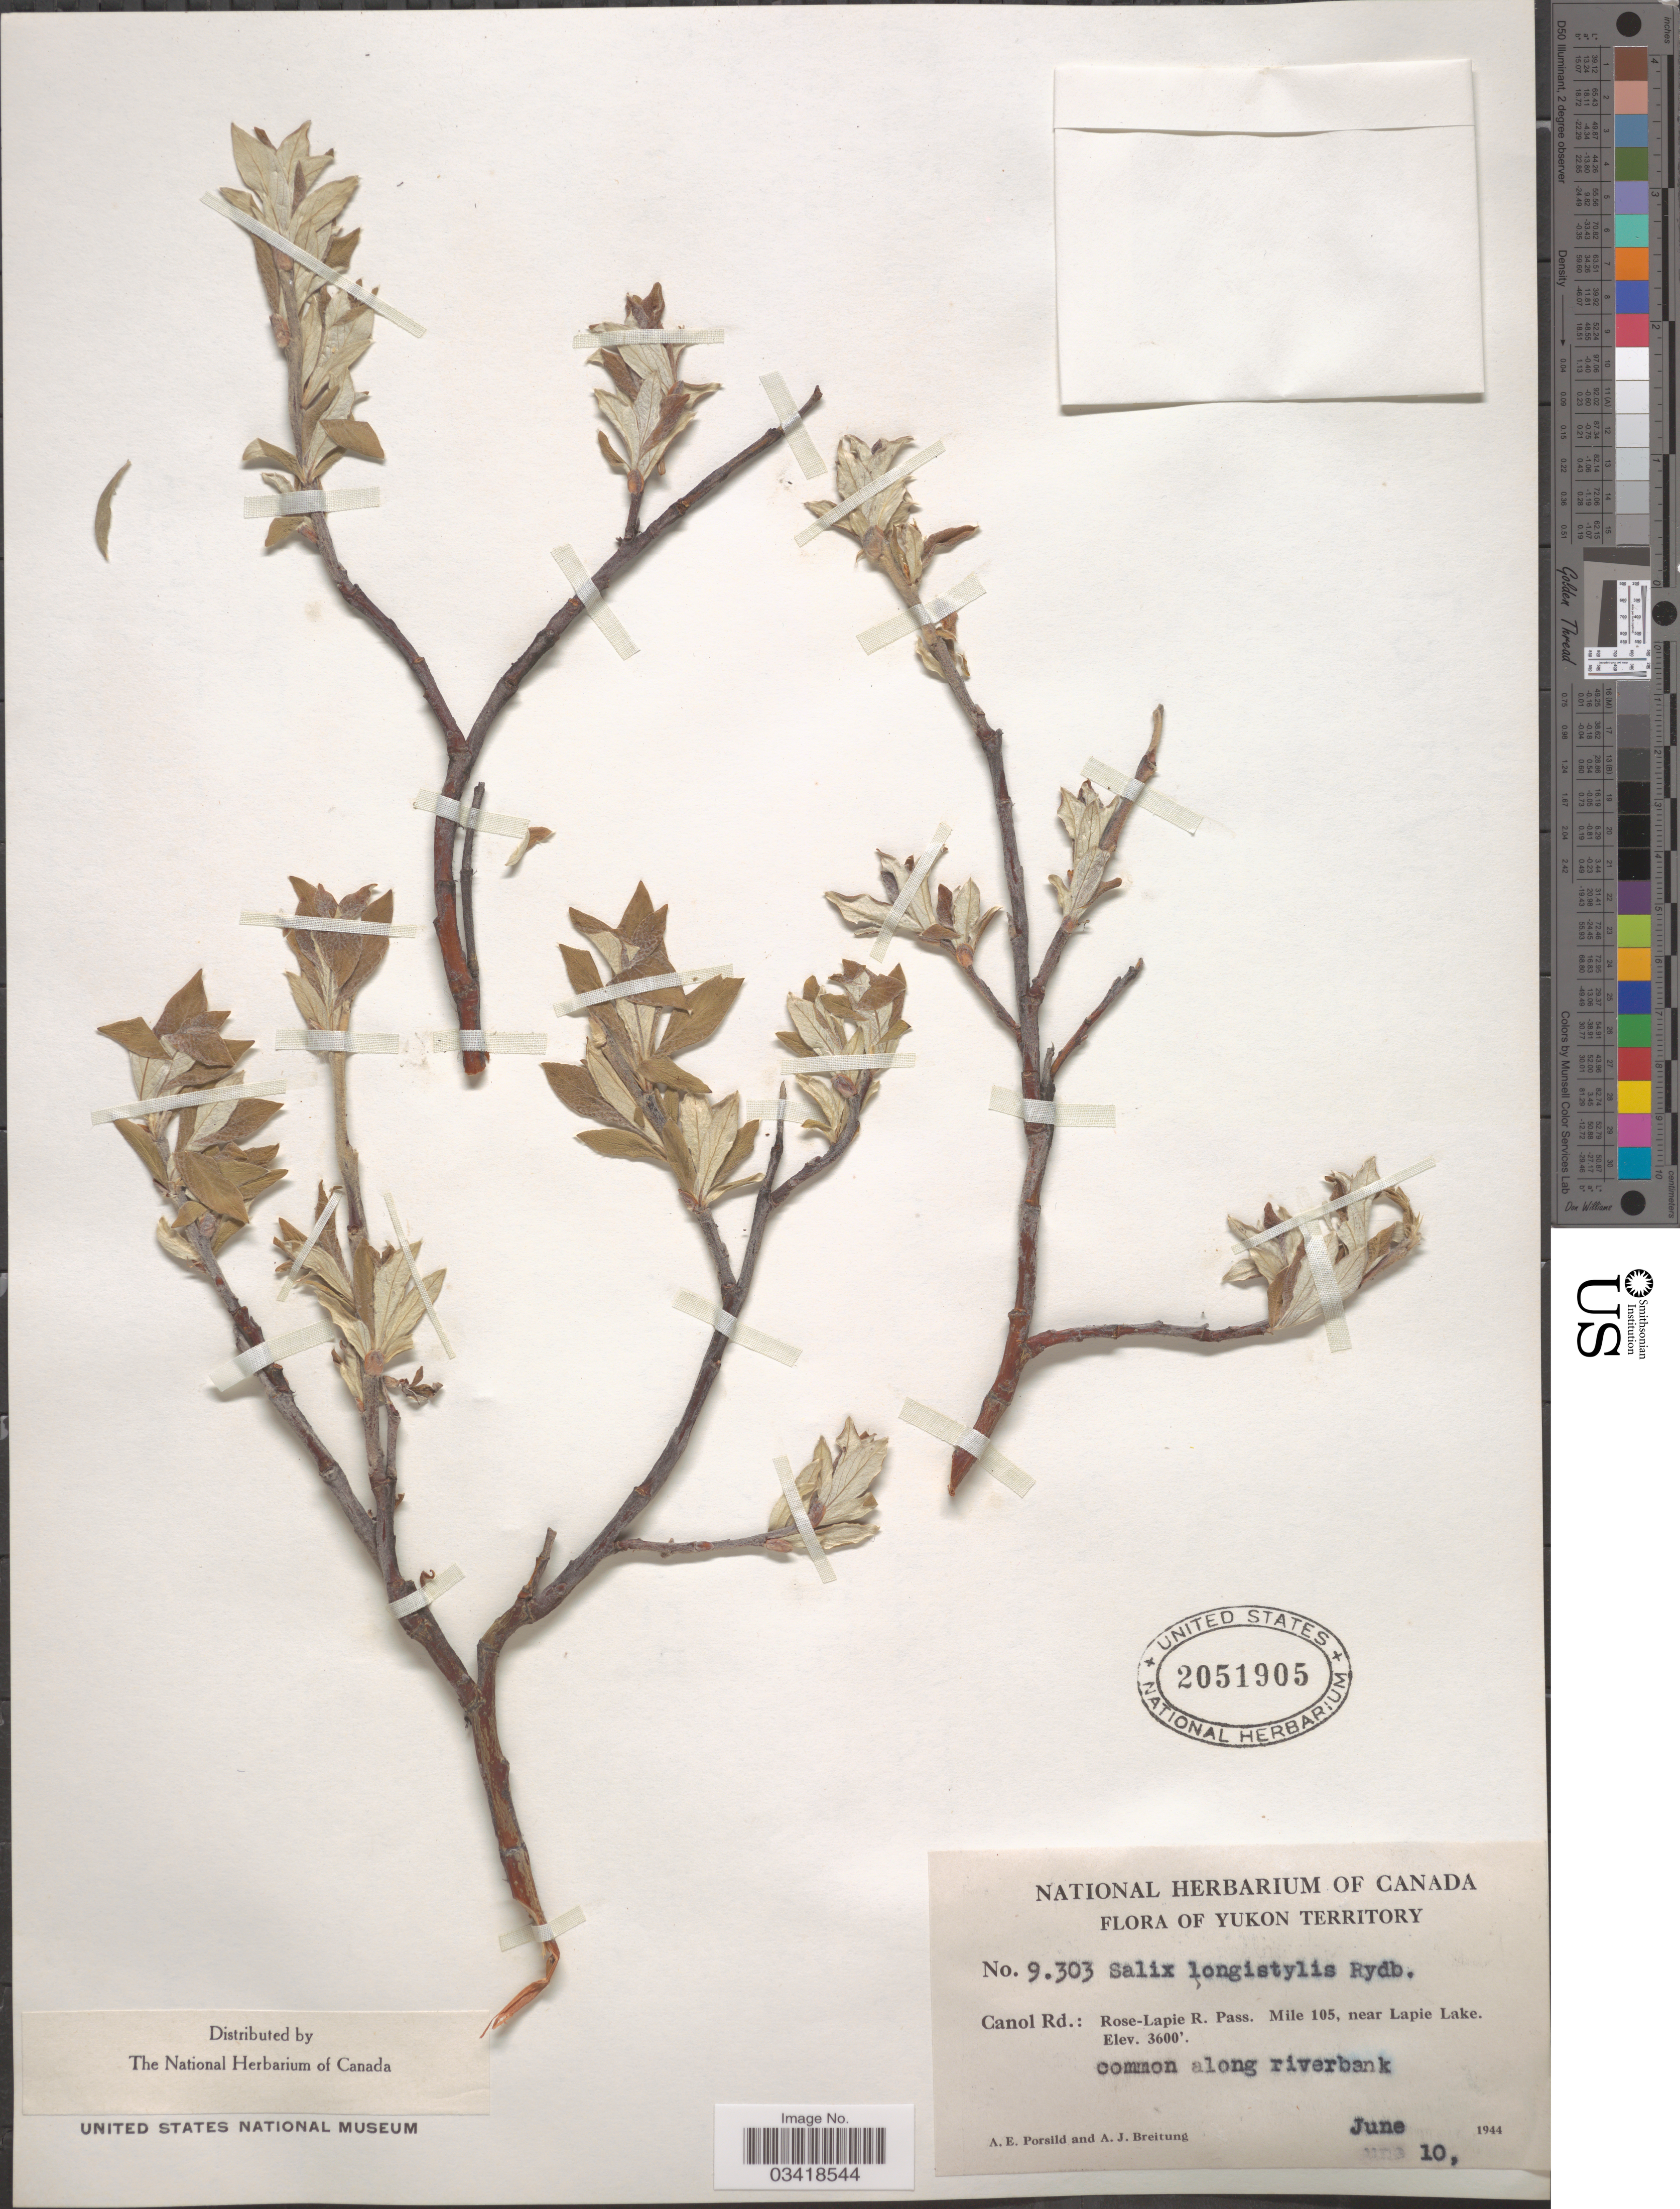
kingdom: Plantae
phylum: Tracheophyta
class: Magnoliopsida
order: Malpighiales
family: Salicaceae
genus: Salix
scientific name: Salix alaxensis var. longistylis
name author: (Rydb.) C.K. Schneid.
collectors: A. E. Porsild & A. Breitung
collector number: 9303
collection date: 1944-06-10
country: Canada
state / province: Yukon Territory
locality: Canol Rd.: Rose-Lapie R. Pass. Mile 105, near Lapie Lake. Common along riverbank.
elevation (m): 1097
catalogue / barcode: US 2051905